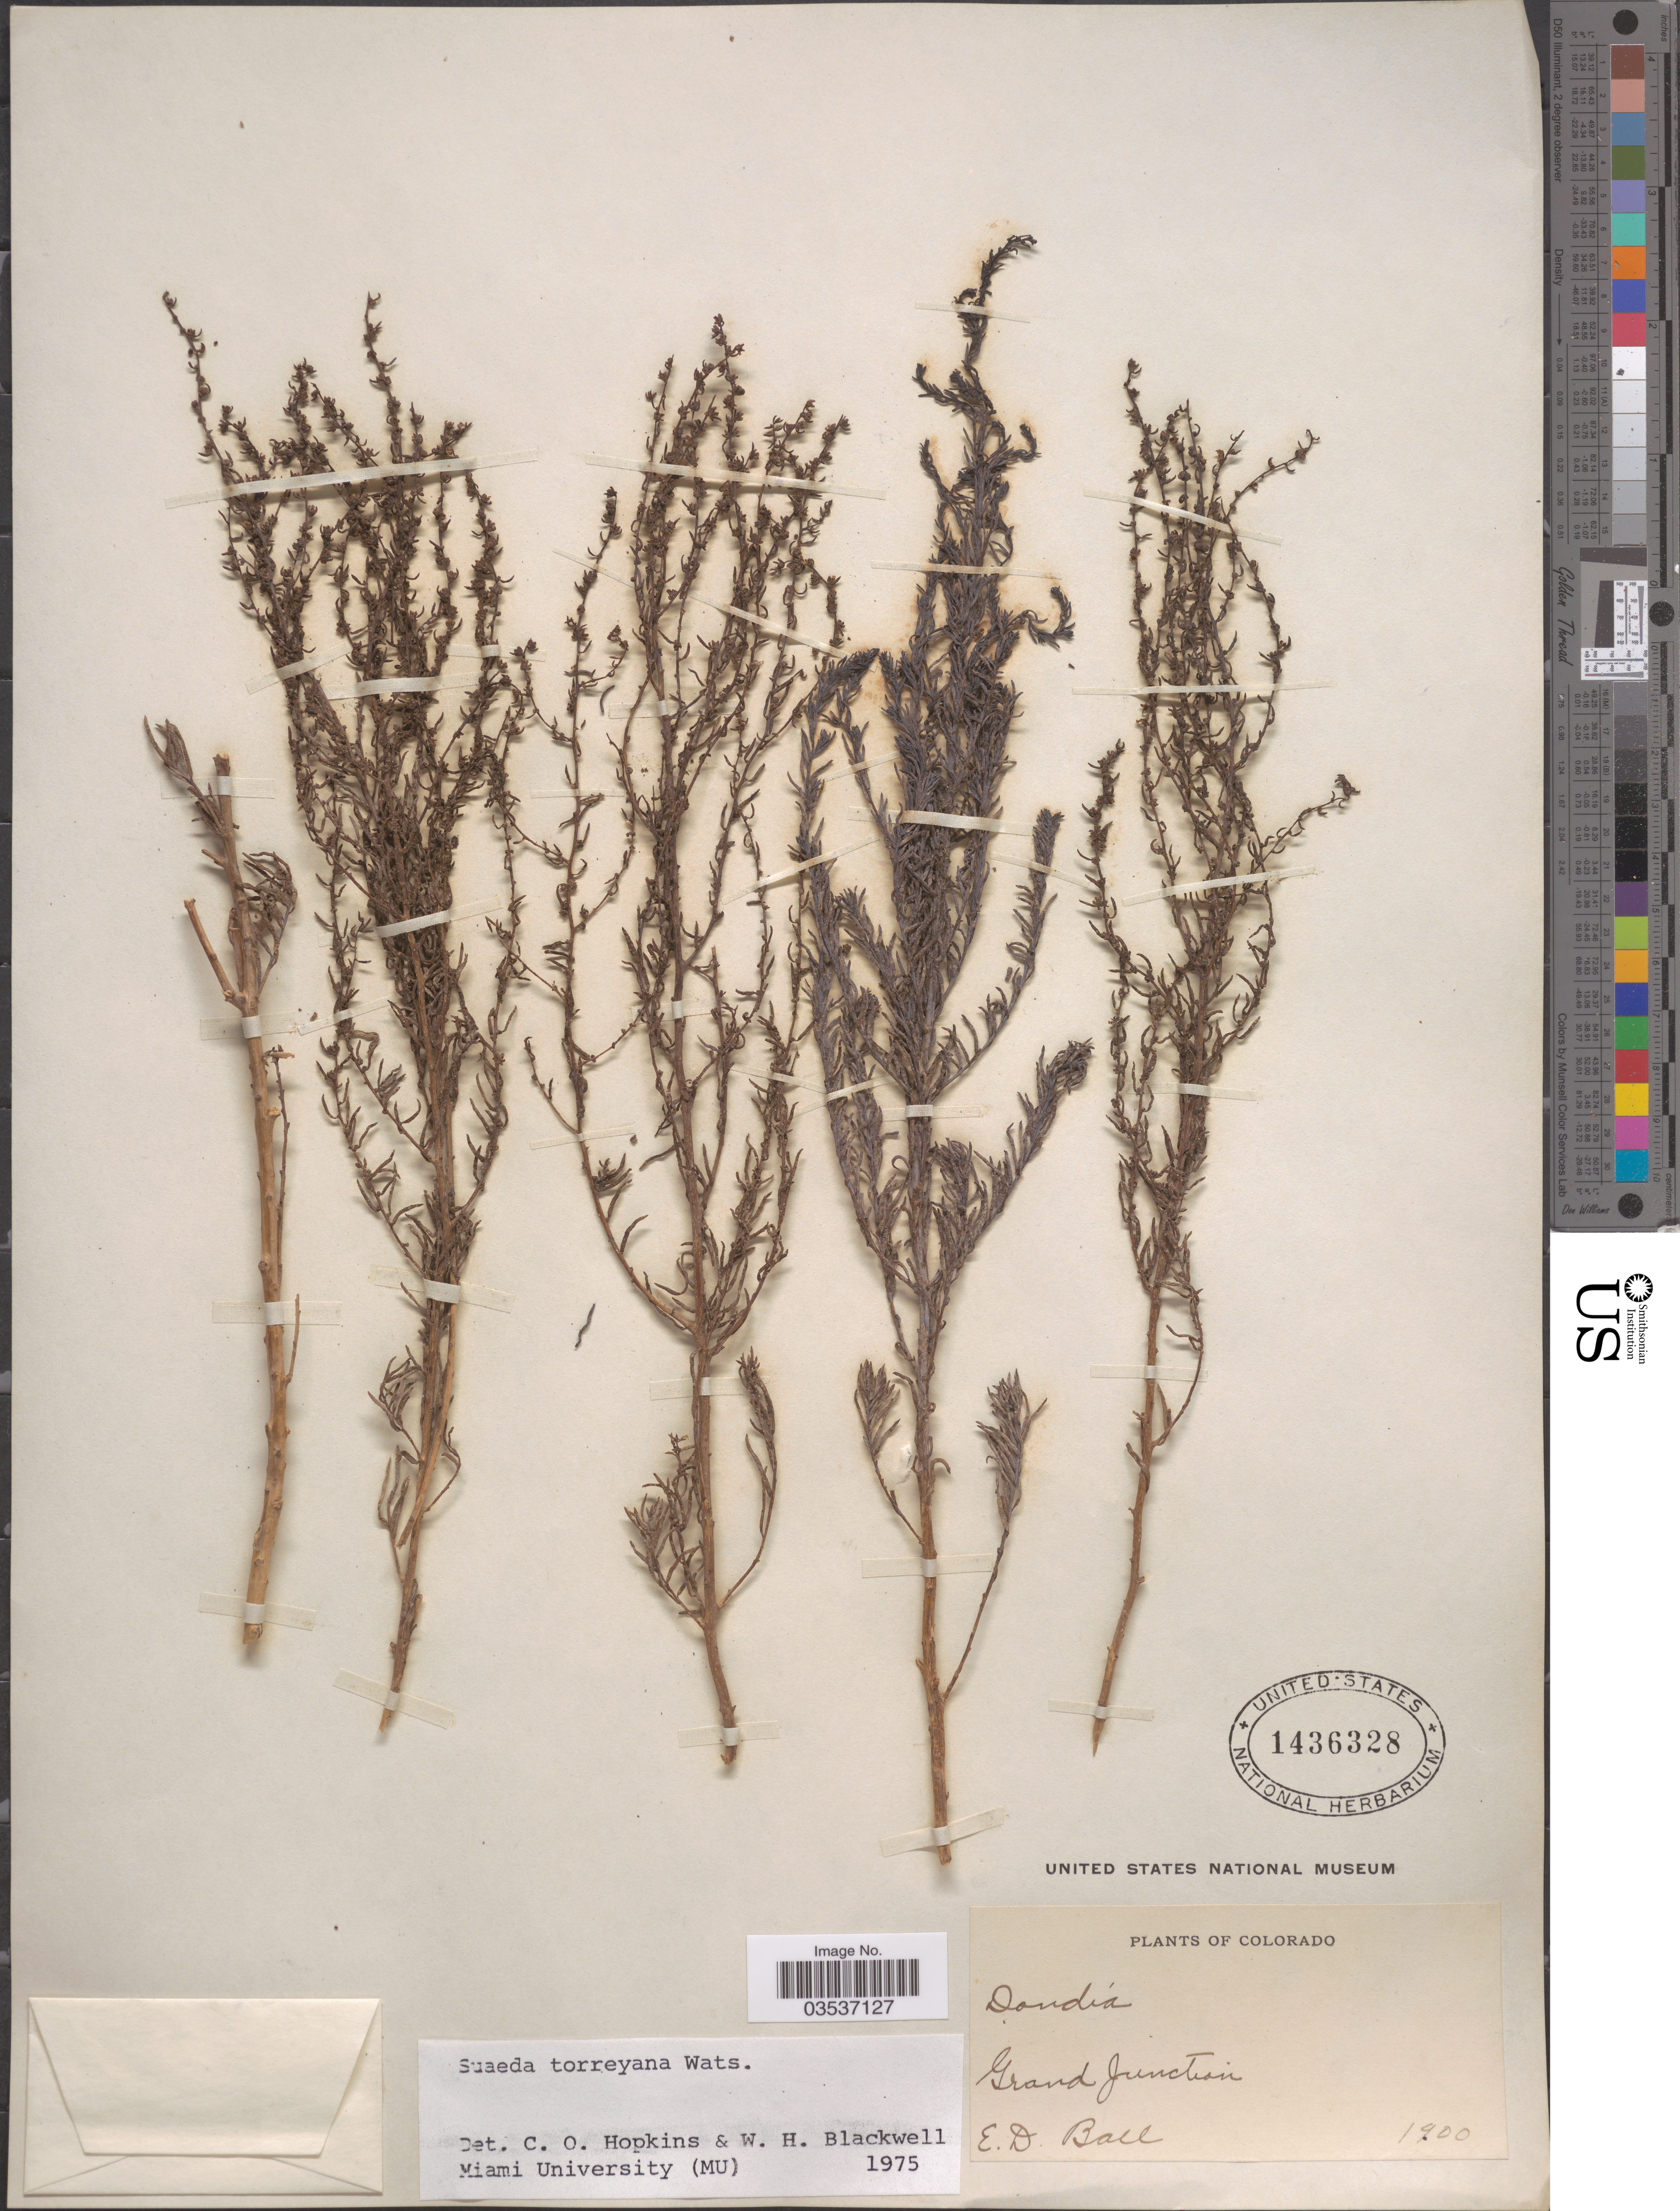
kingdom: Plantae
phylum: Tracheophyta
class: Magnoliopsida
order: Caryophyllales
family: Amaranthaceae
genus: Suaeda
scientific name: Suaeda torreyana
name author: S. Watson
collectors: E. Ball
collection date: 1900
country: United States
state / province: Colorado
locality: Grand Junction.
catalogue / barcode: US 1436328